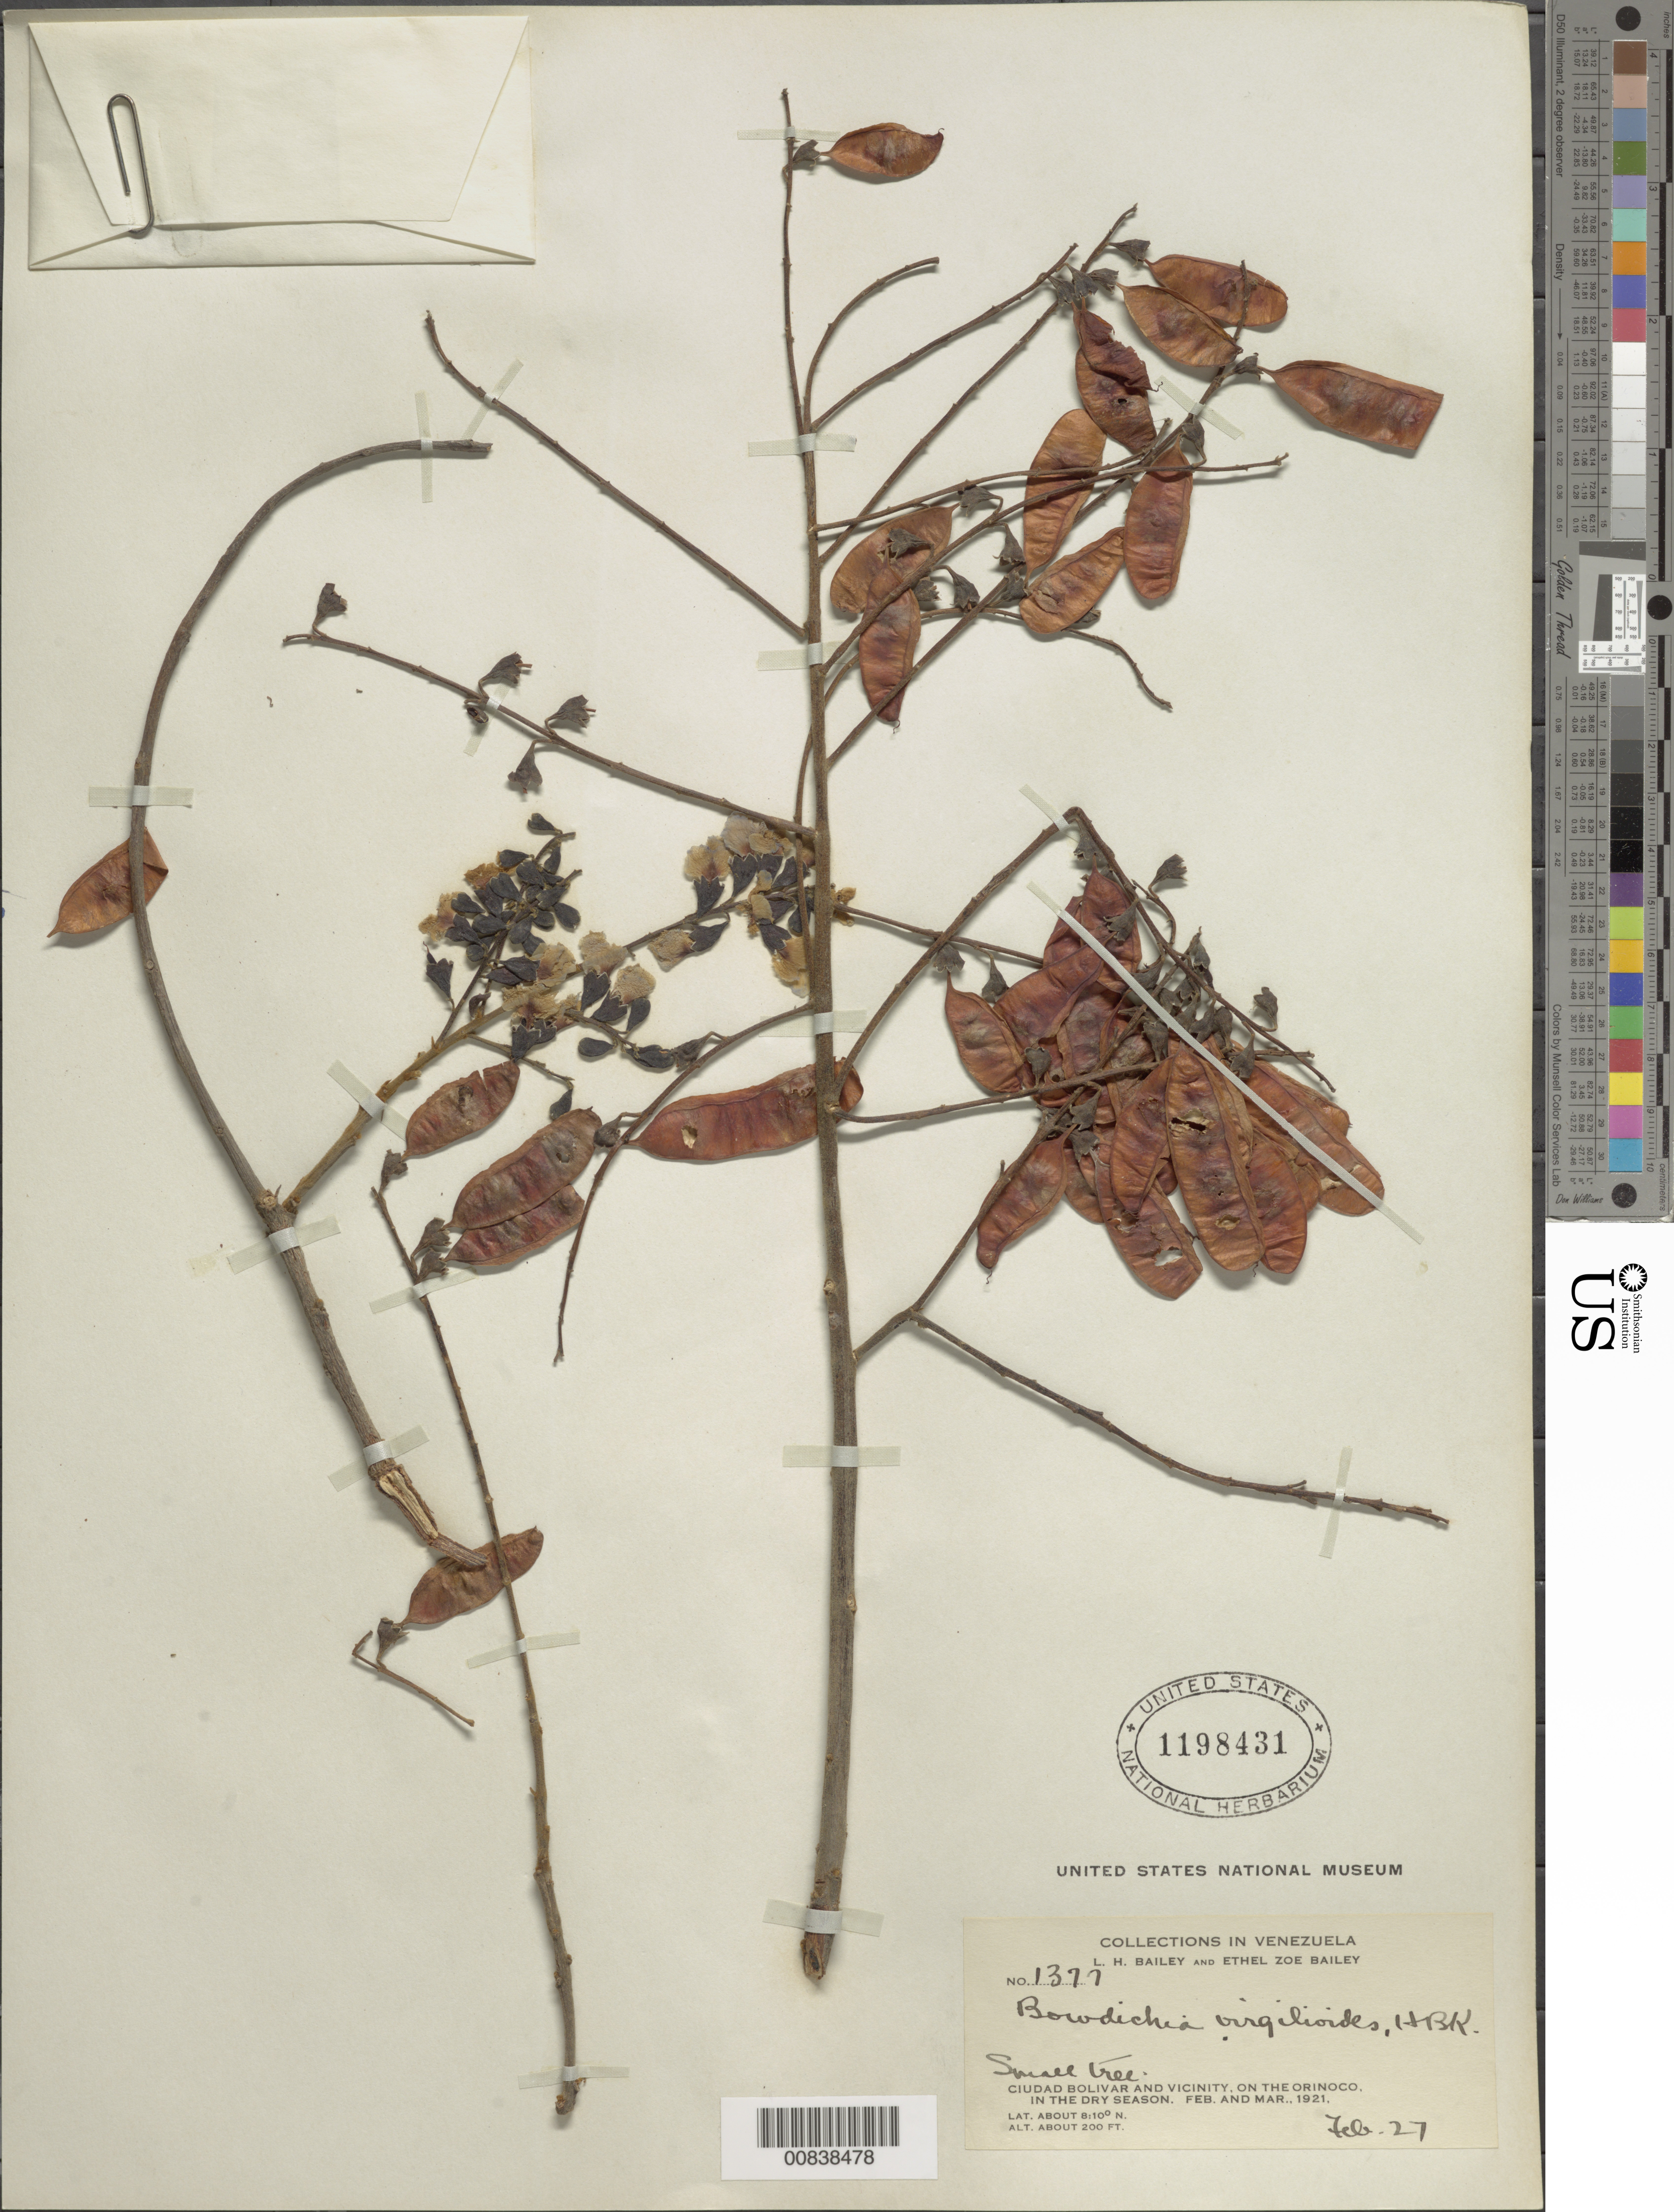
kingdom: Plantae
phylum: Tracheophyta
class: Magnoliopsida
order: Fabales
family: Fabaceae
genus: Bowdichia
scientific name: Bowdichia virgilioides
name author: Kunth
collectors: L. H. Bailey & E. Z. Bailey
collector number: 1377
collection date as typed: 27-Feb-21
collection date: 1921-02-27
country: Venezuela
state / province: Bolívar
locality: Ciudad Bolívar and vicinity, Orinoco R.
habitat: Dry season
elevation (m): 61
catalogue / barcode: US 1198431